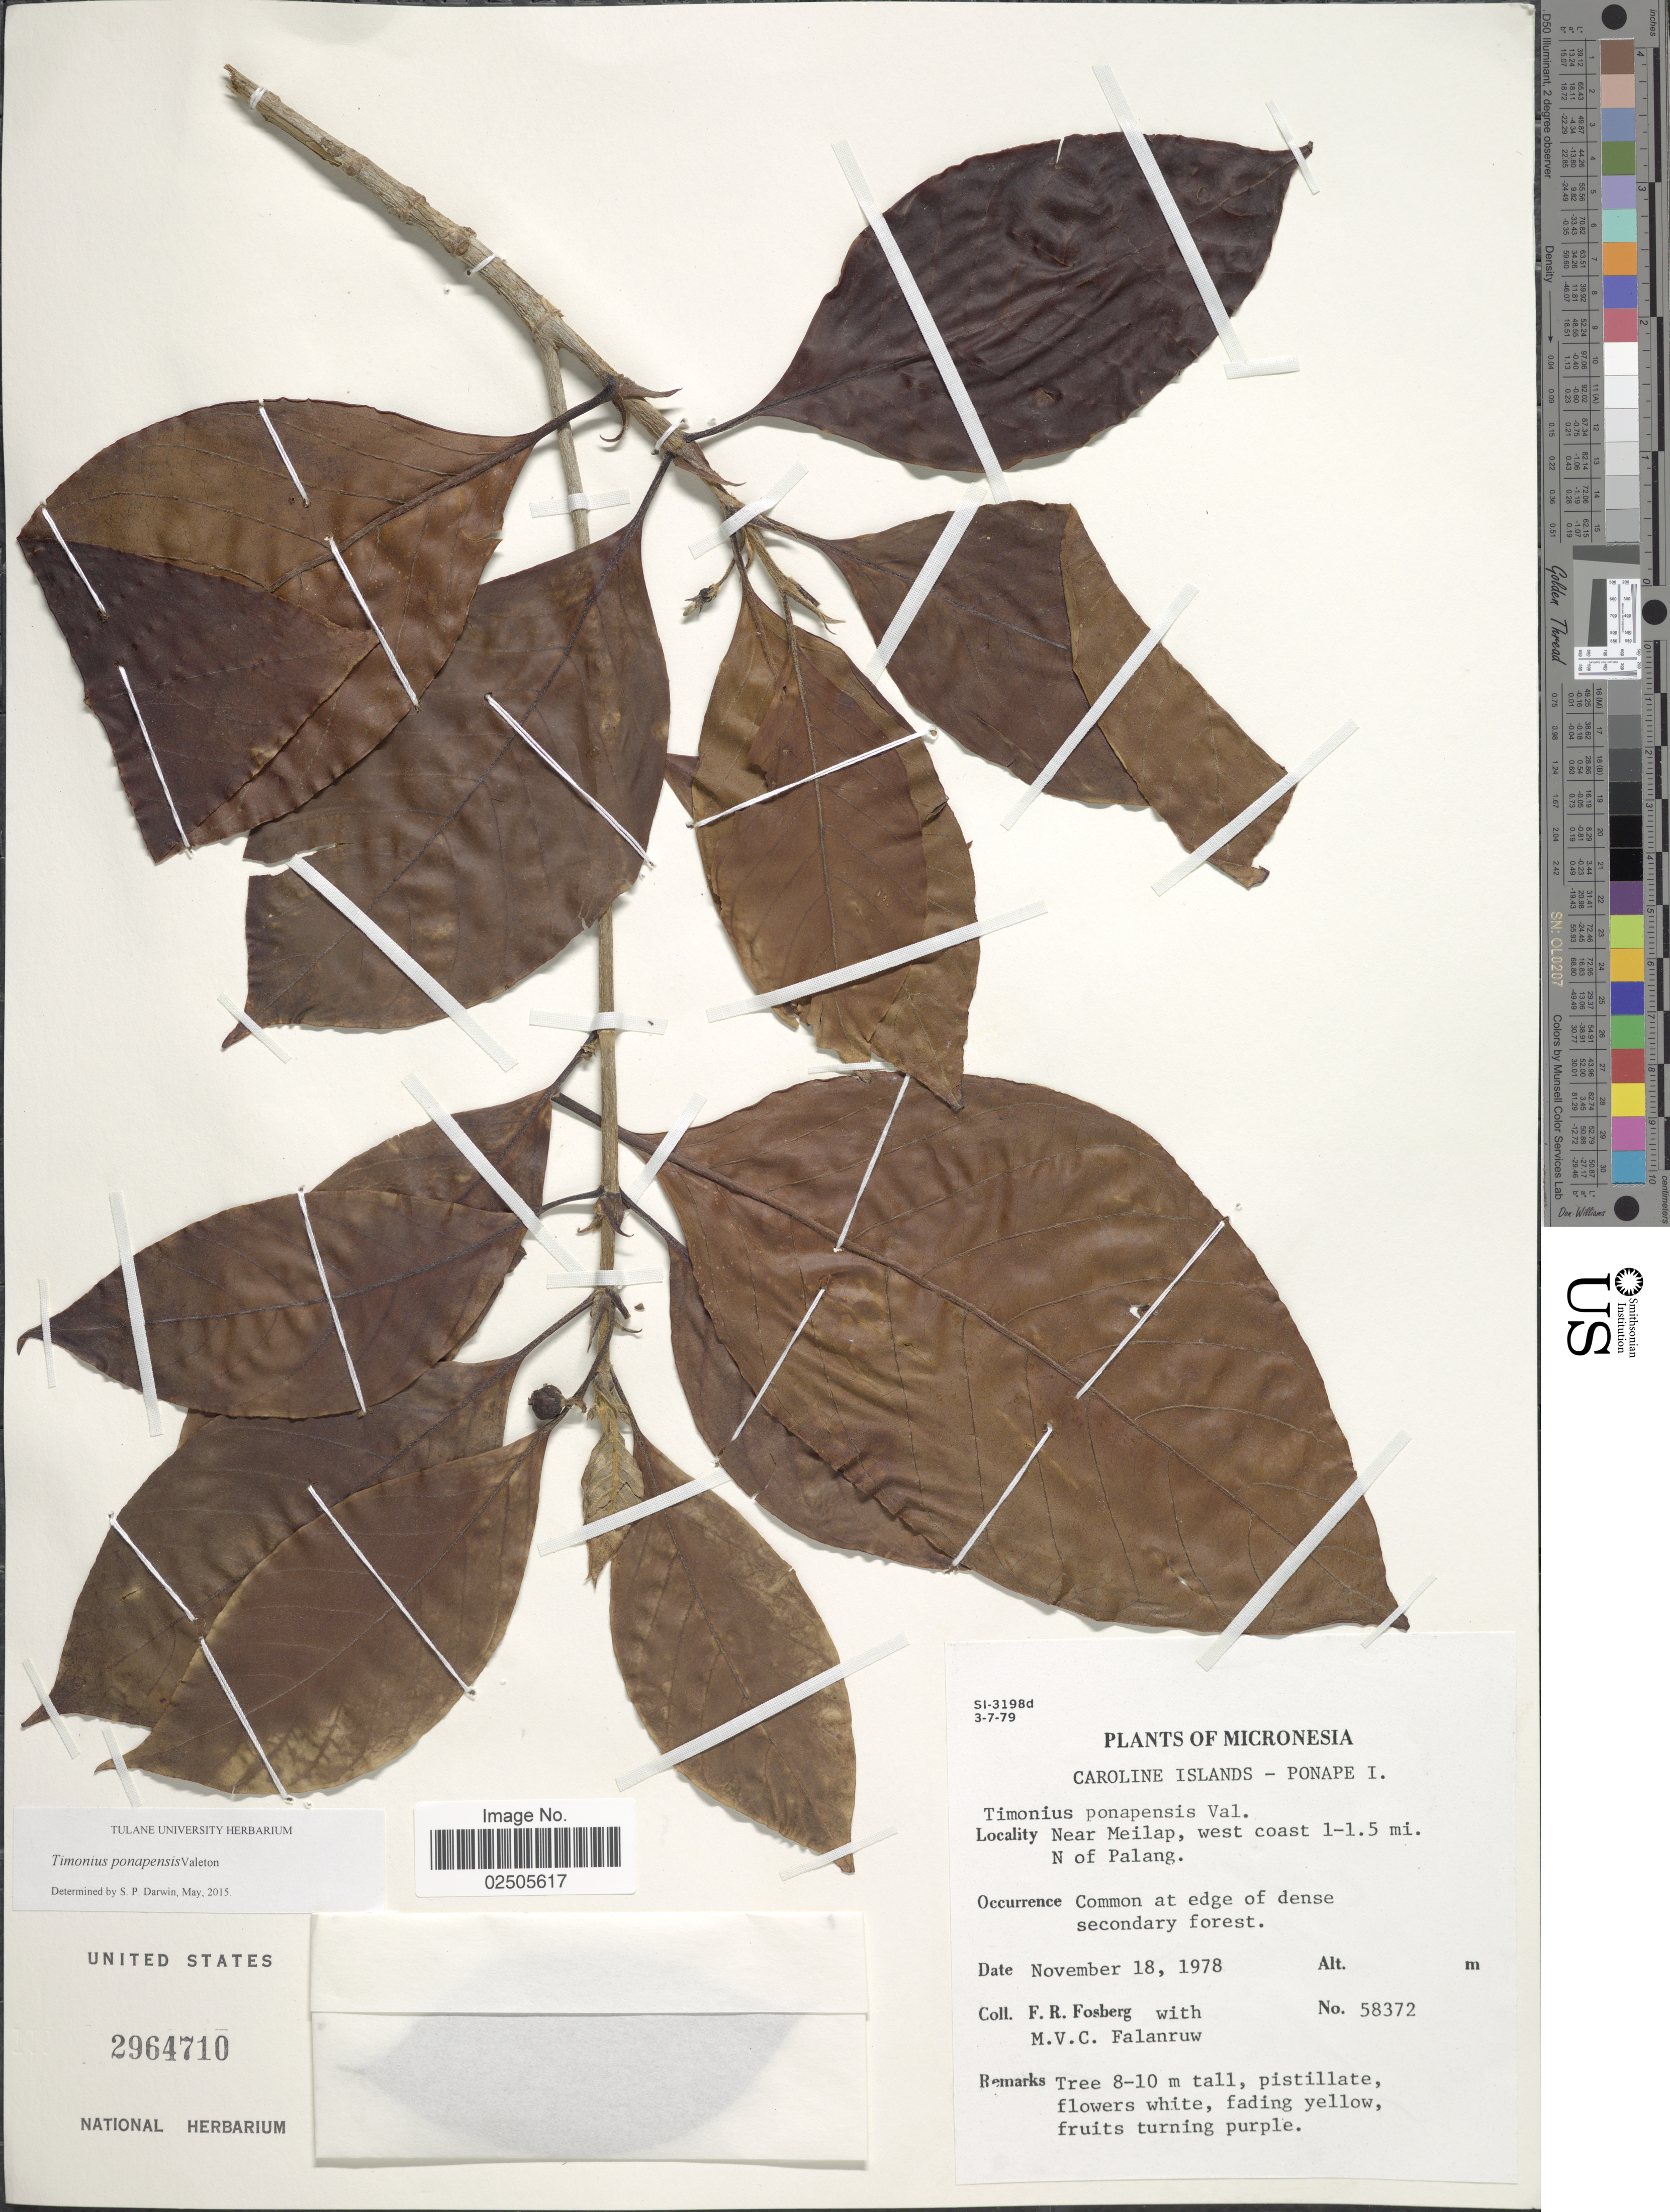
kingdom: Plantae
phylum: Tracheophyta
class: Magnoliopsida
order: Gentianales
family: Rubiaceae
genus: Timonius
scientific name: Timonius ponapensis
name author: Valeton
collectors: F. R. Fosberg & M. V. Falanruw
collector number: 58372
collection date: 1978-11-18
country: Micronesia, Federated States of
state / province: Pohnpei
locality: Caroline Islands - Ponape I. Near Meilap, west coast 1-1.5 mi. N of Palang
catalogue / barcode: US 2964710